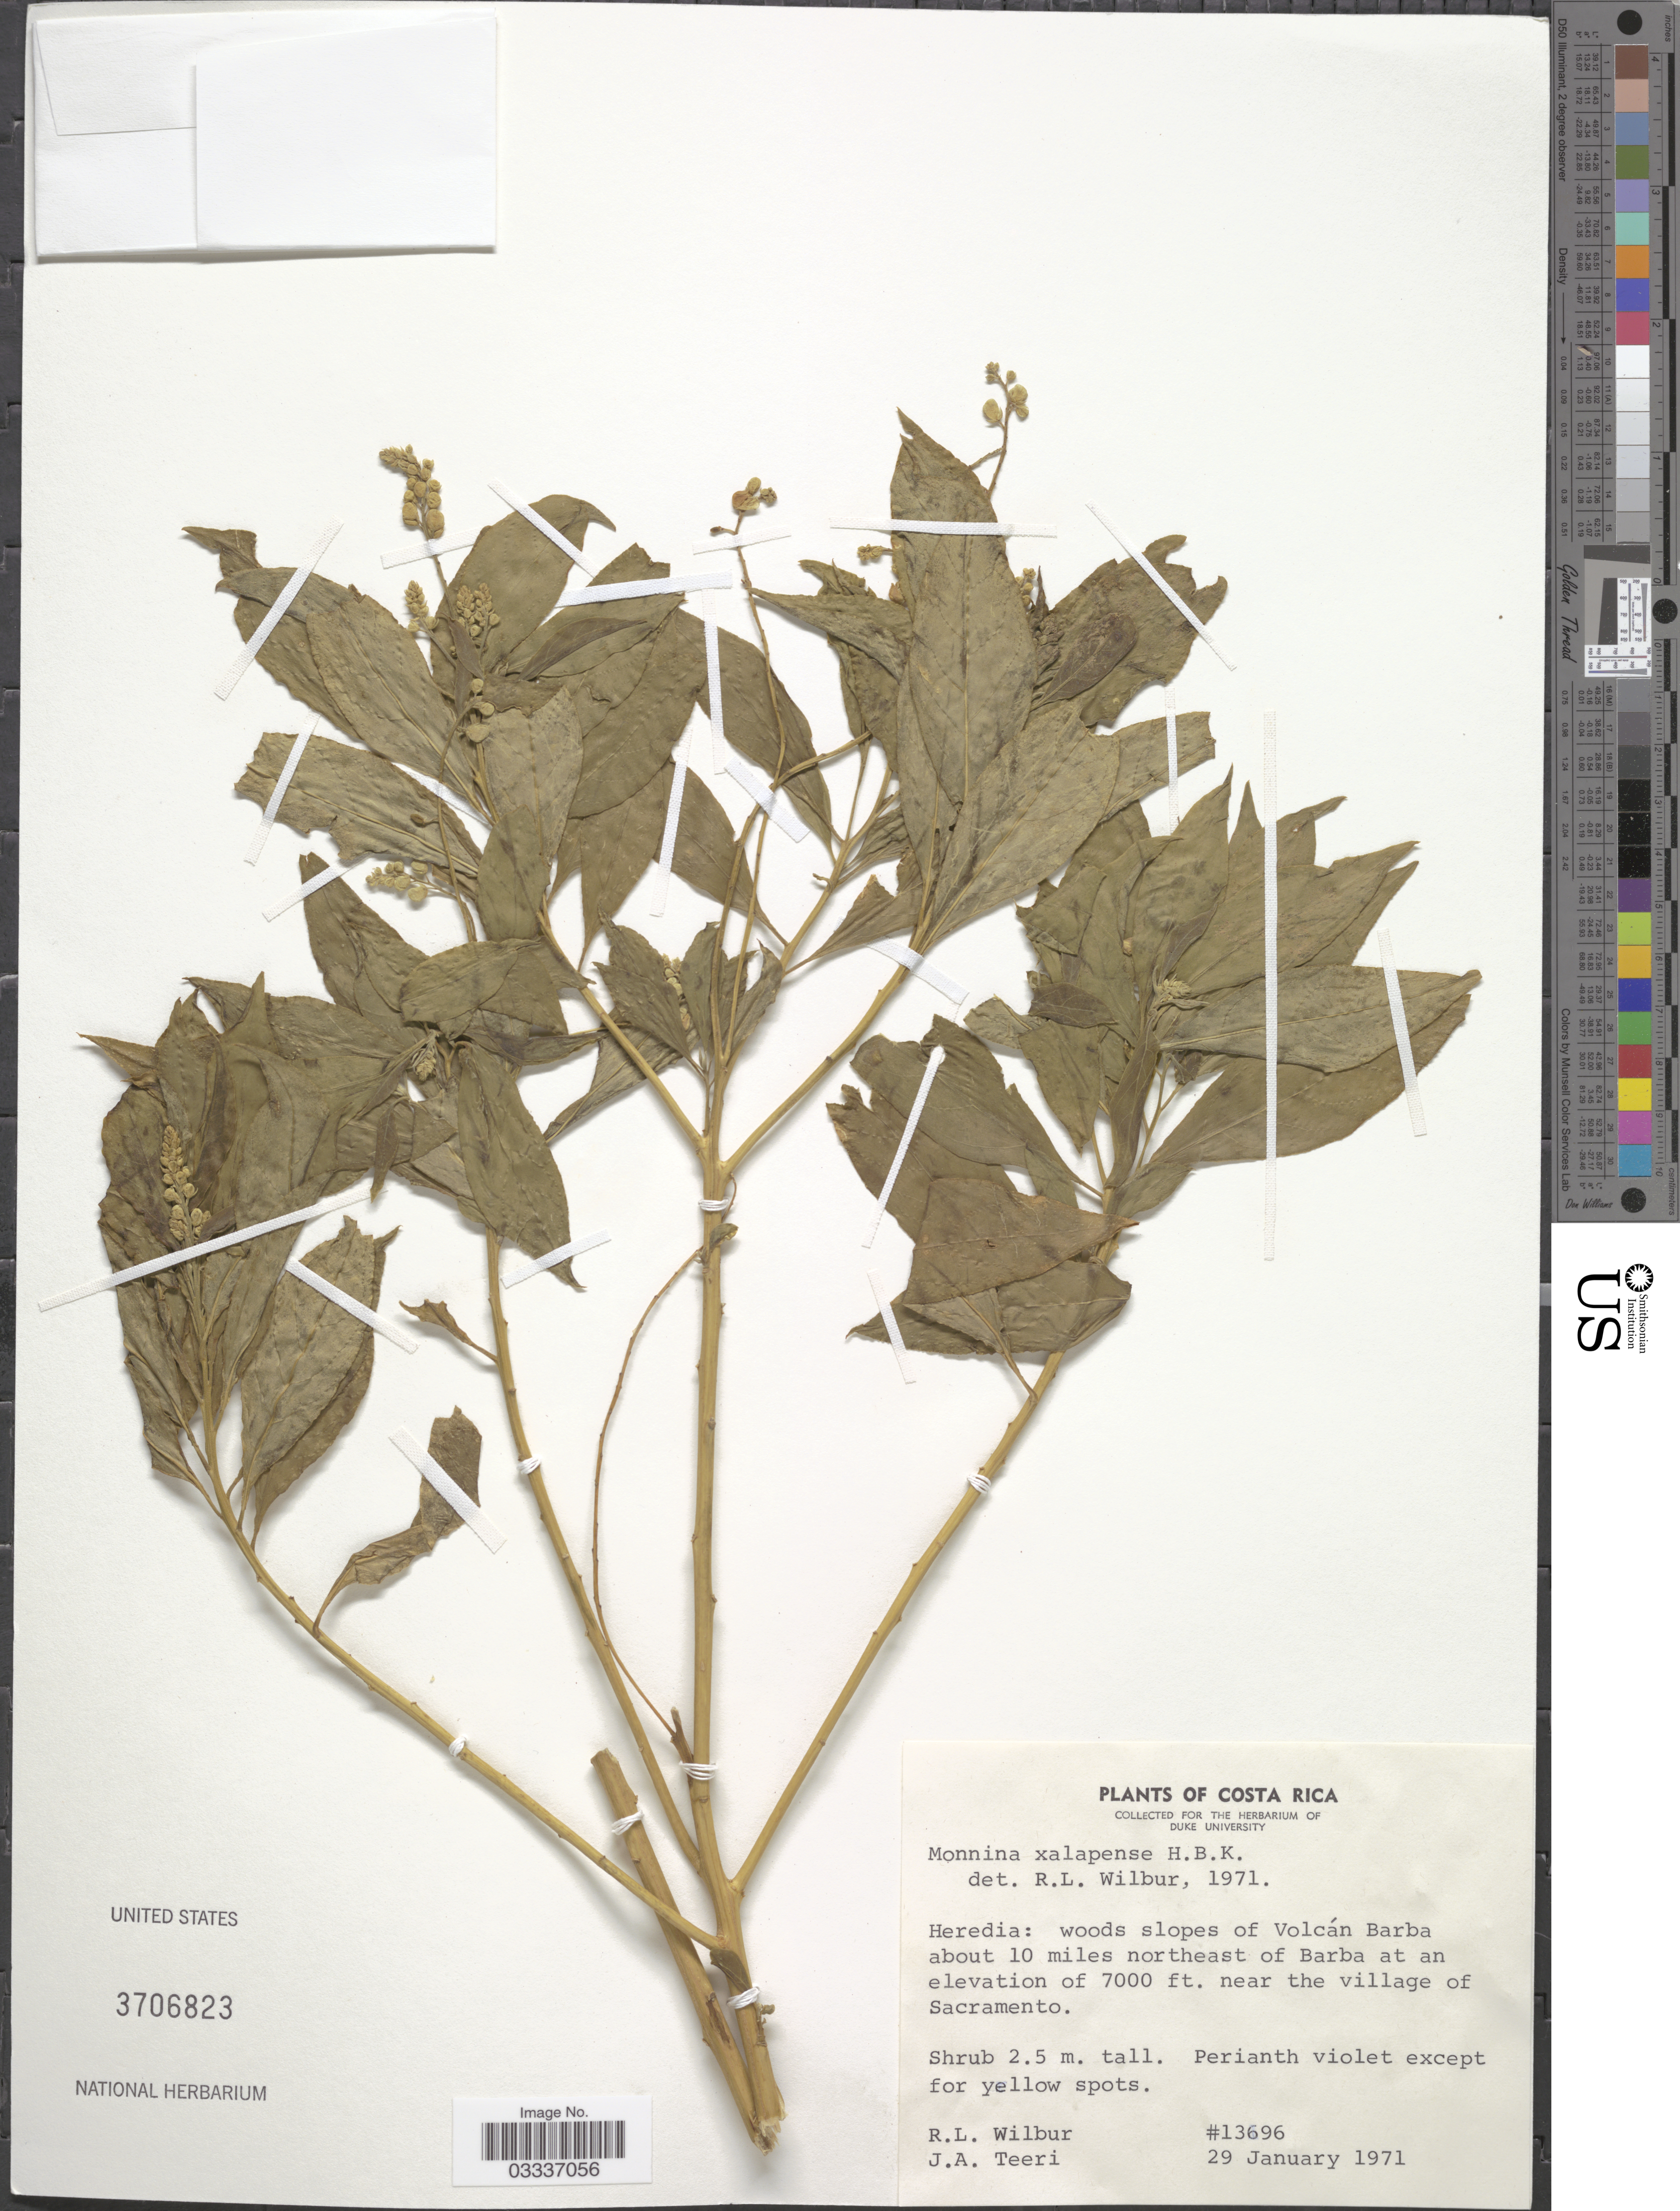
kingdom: Plantae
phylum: Tracheophyta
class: Magnoliopsida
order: Fabales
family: Polygalaceae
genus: Monnina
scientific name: Monnina xalapensis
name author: Kunth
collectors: R. L. Wilbur & J. Teeri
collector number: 13696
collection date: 1971-01-29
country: Costa Rica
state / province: Heredia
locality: Woods slopes of Volcán Barba about 10 miles northeast of Barba near the village of Sacramento.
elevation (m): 2134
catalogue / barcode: US 3706823